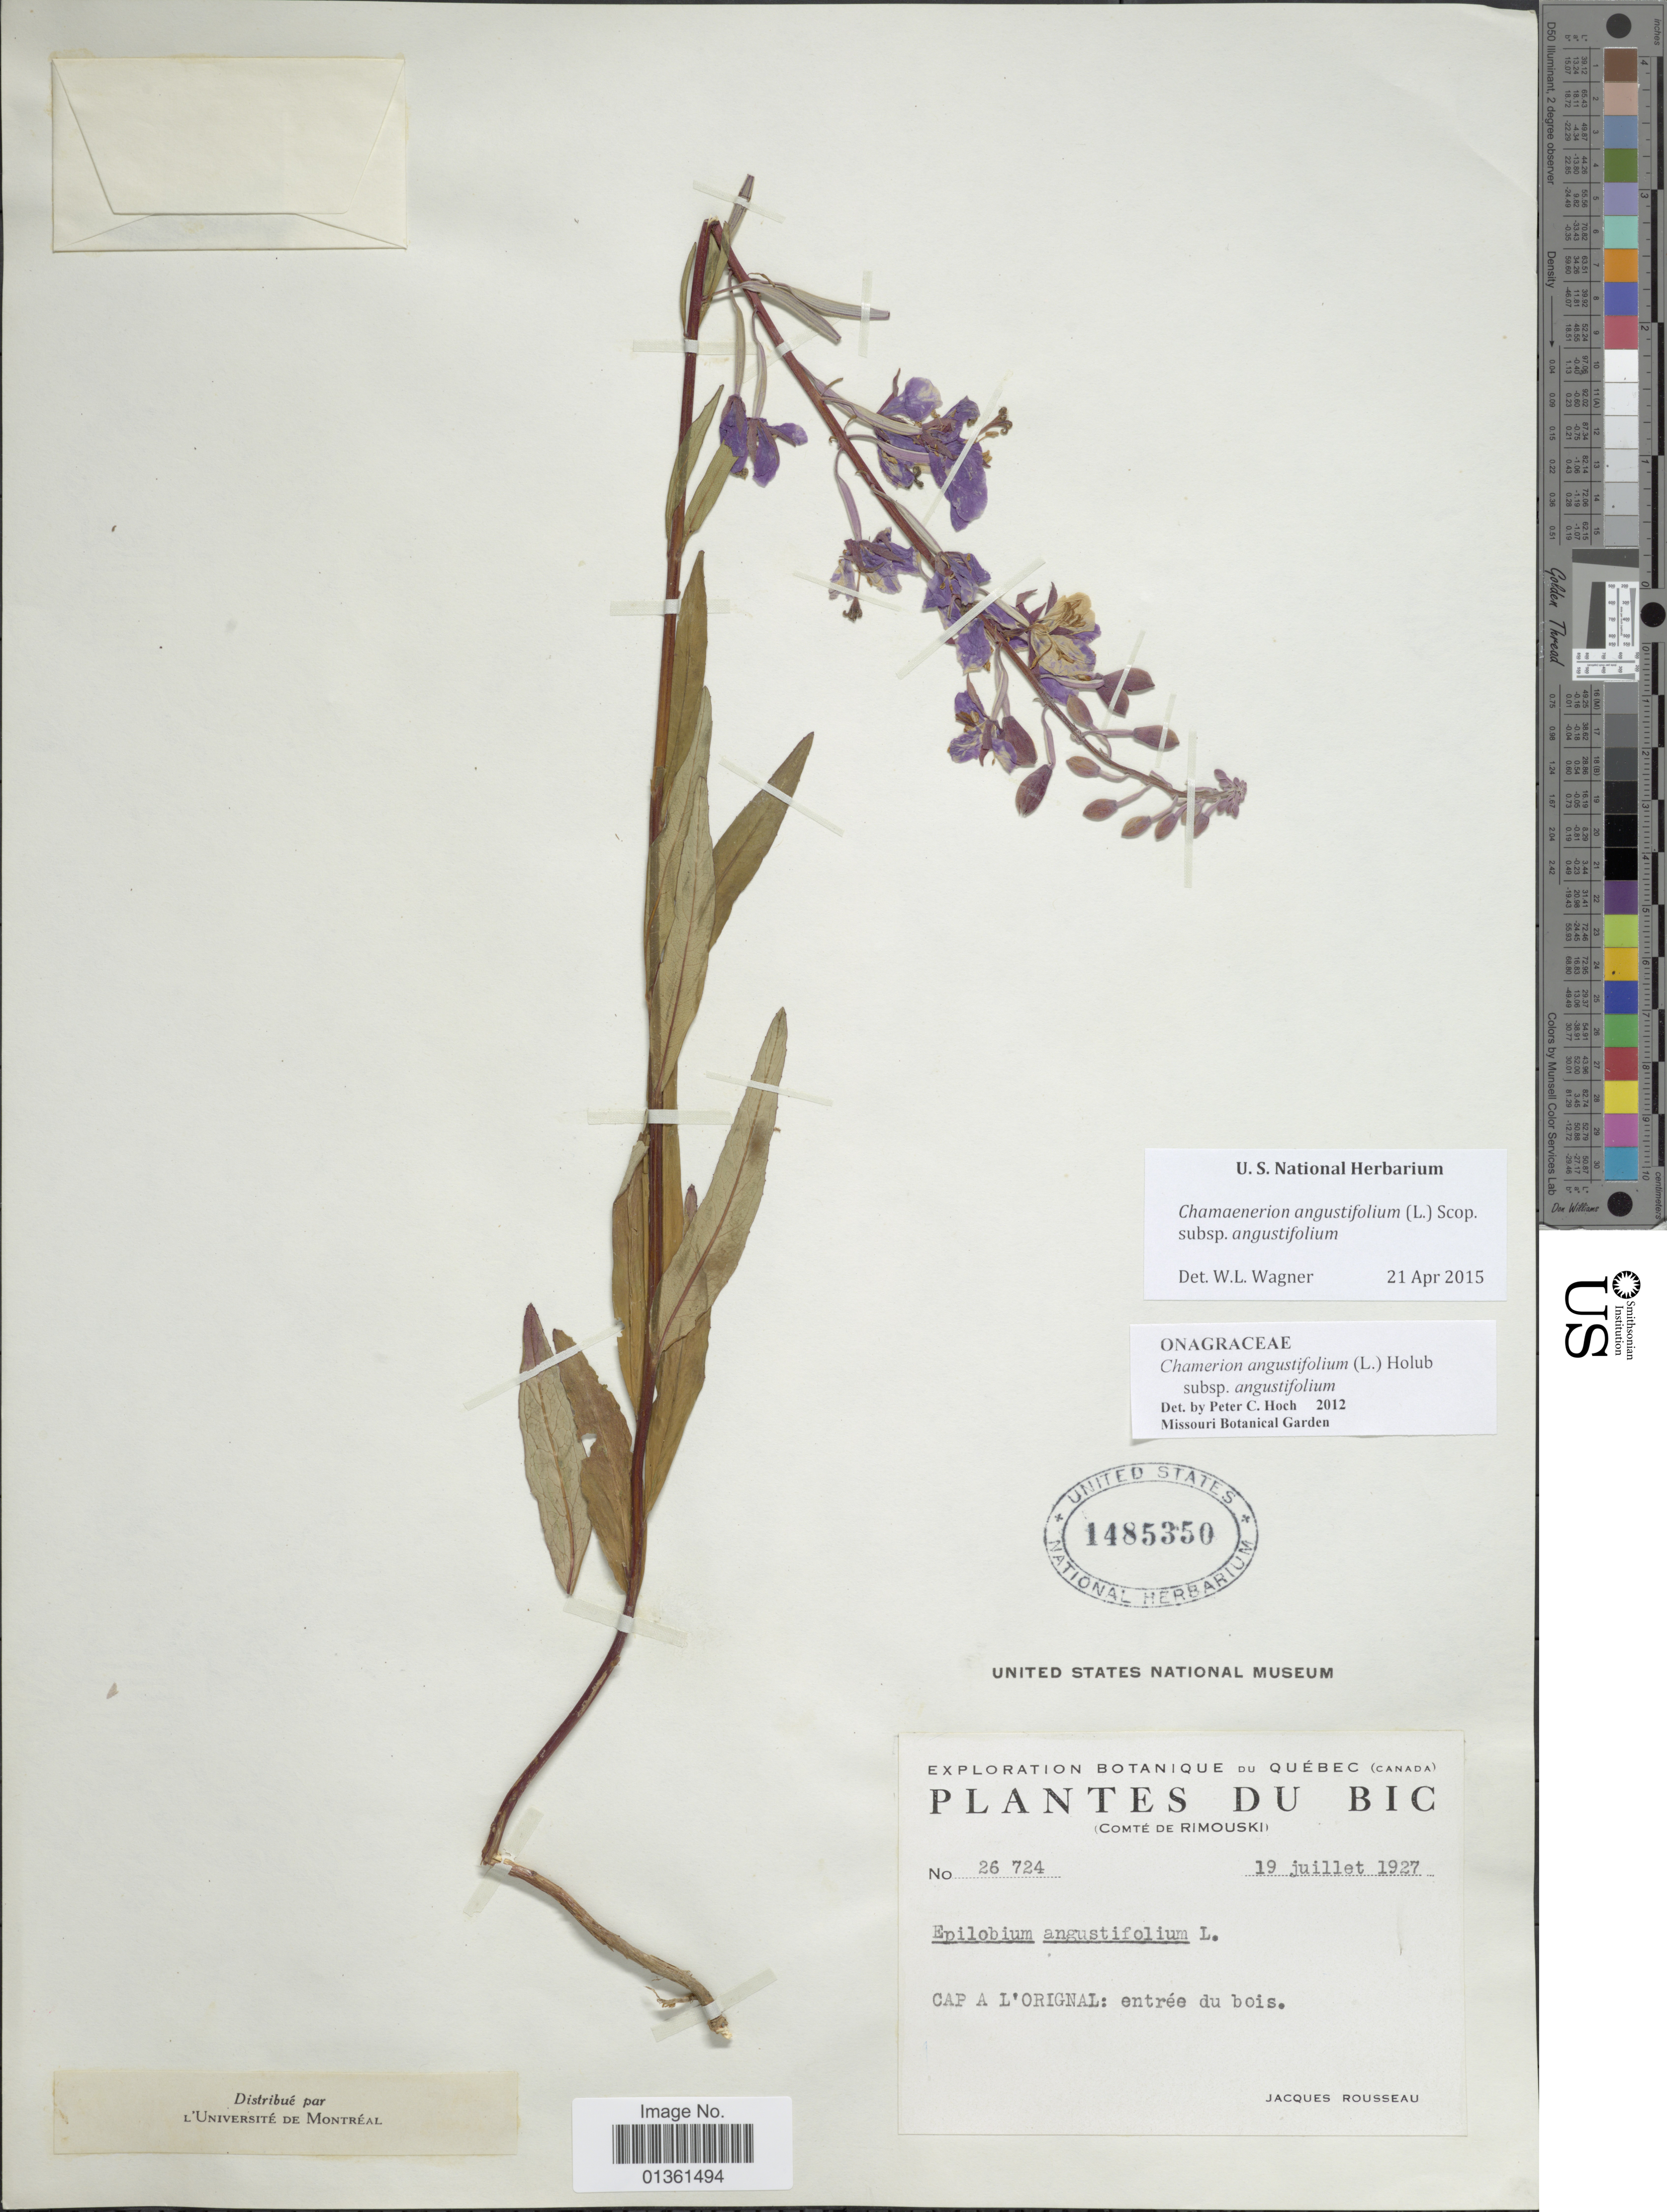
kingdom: Plantae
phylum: Tracheophyta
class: Magnoliopsida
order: Myrtales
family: Onagraceae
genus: Chamaenerion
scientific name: Chamaenerion angustifolium subsp. angustifolium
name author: (L.) Scop.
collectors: J. Rousseau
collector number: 26724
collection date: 1927-07-19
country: Canada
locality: Bic (Comté de Rimouski). Cap a L'Original: entrée du bois.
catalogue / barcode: US 1485350